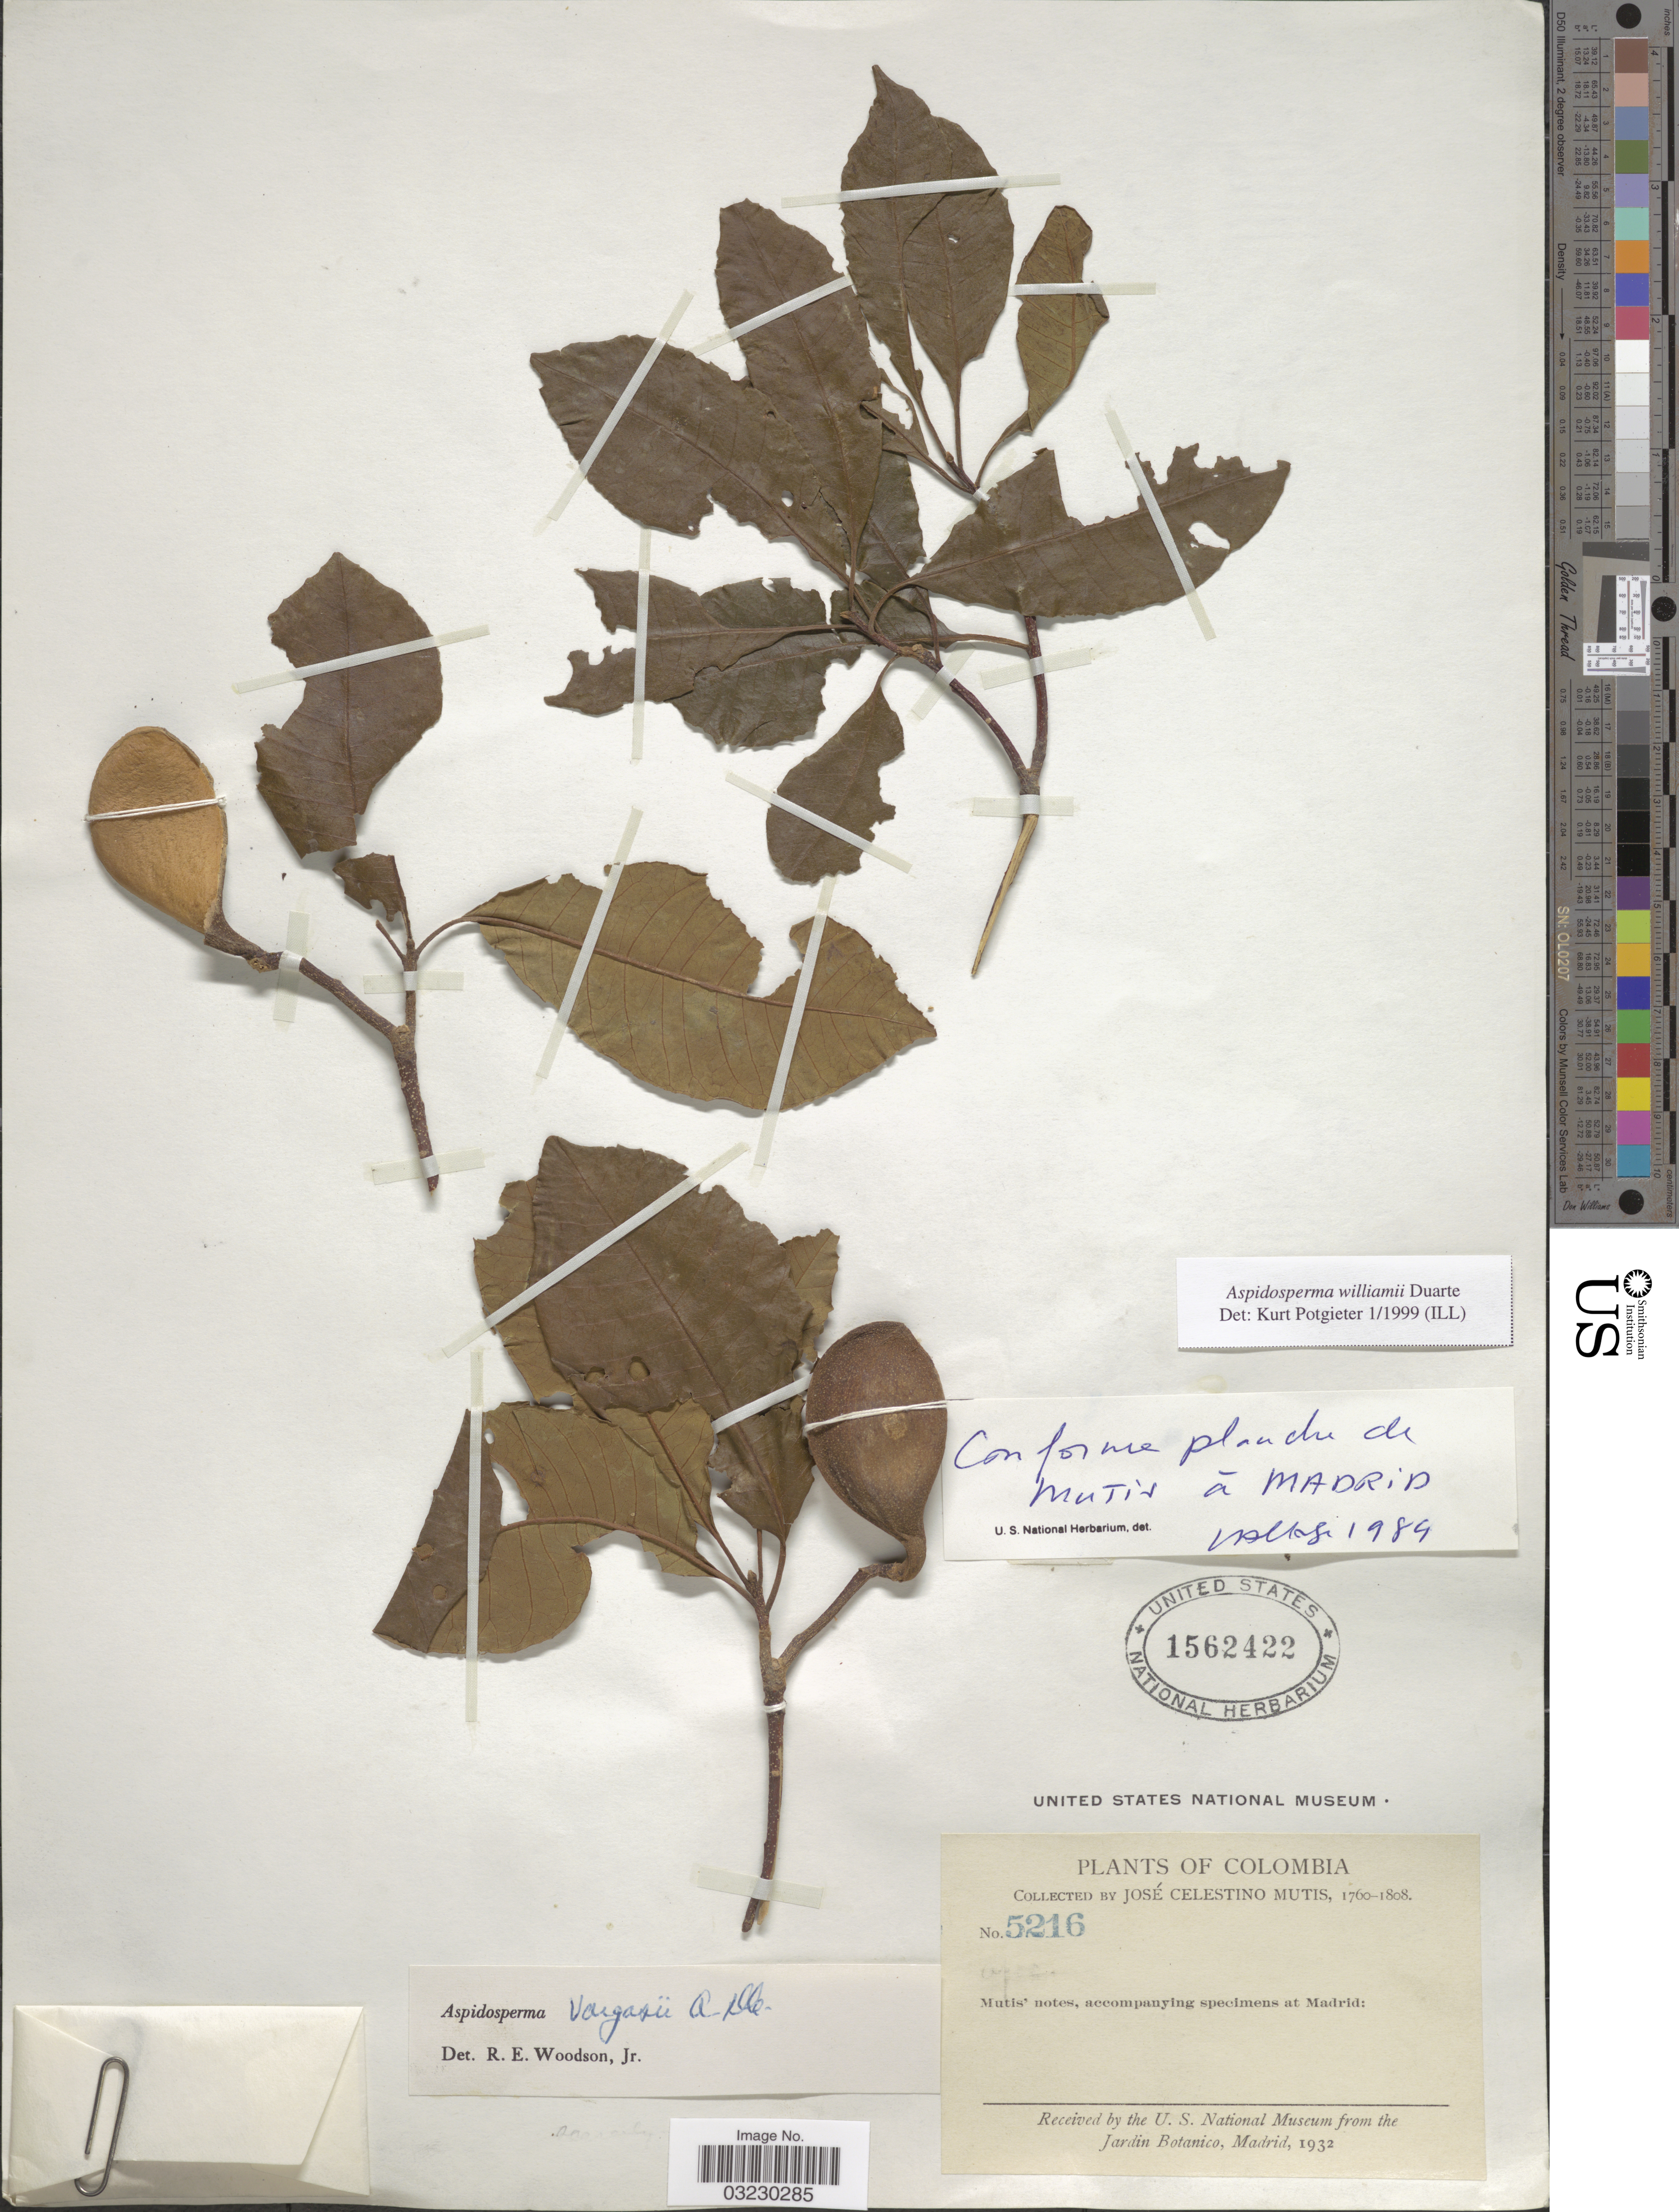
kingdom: Plantae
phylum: Tracheophyta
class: Magnoliopsida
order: Gentianales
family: Apocynaceae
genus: Aspidosperma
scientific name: Aspidosperma williamii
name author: Duarte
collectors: J. C. B. Mutis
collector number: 5216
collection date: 1760/1808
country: Colombia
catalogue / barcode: US 1562422